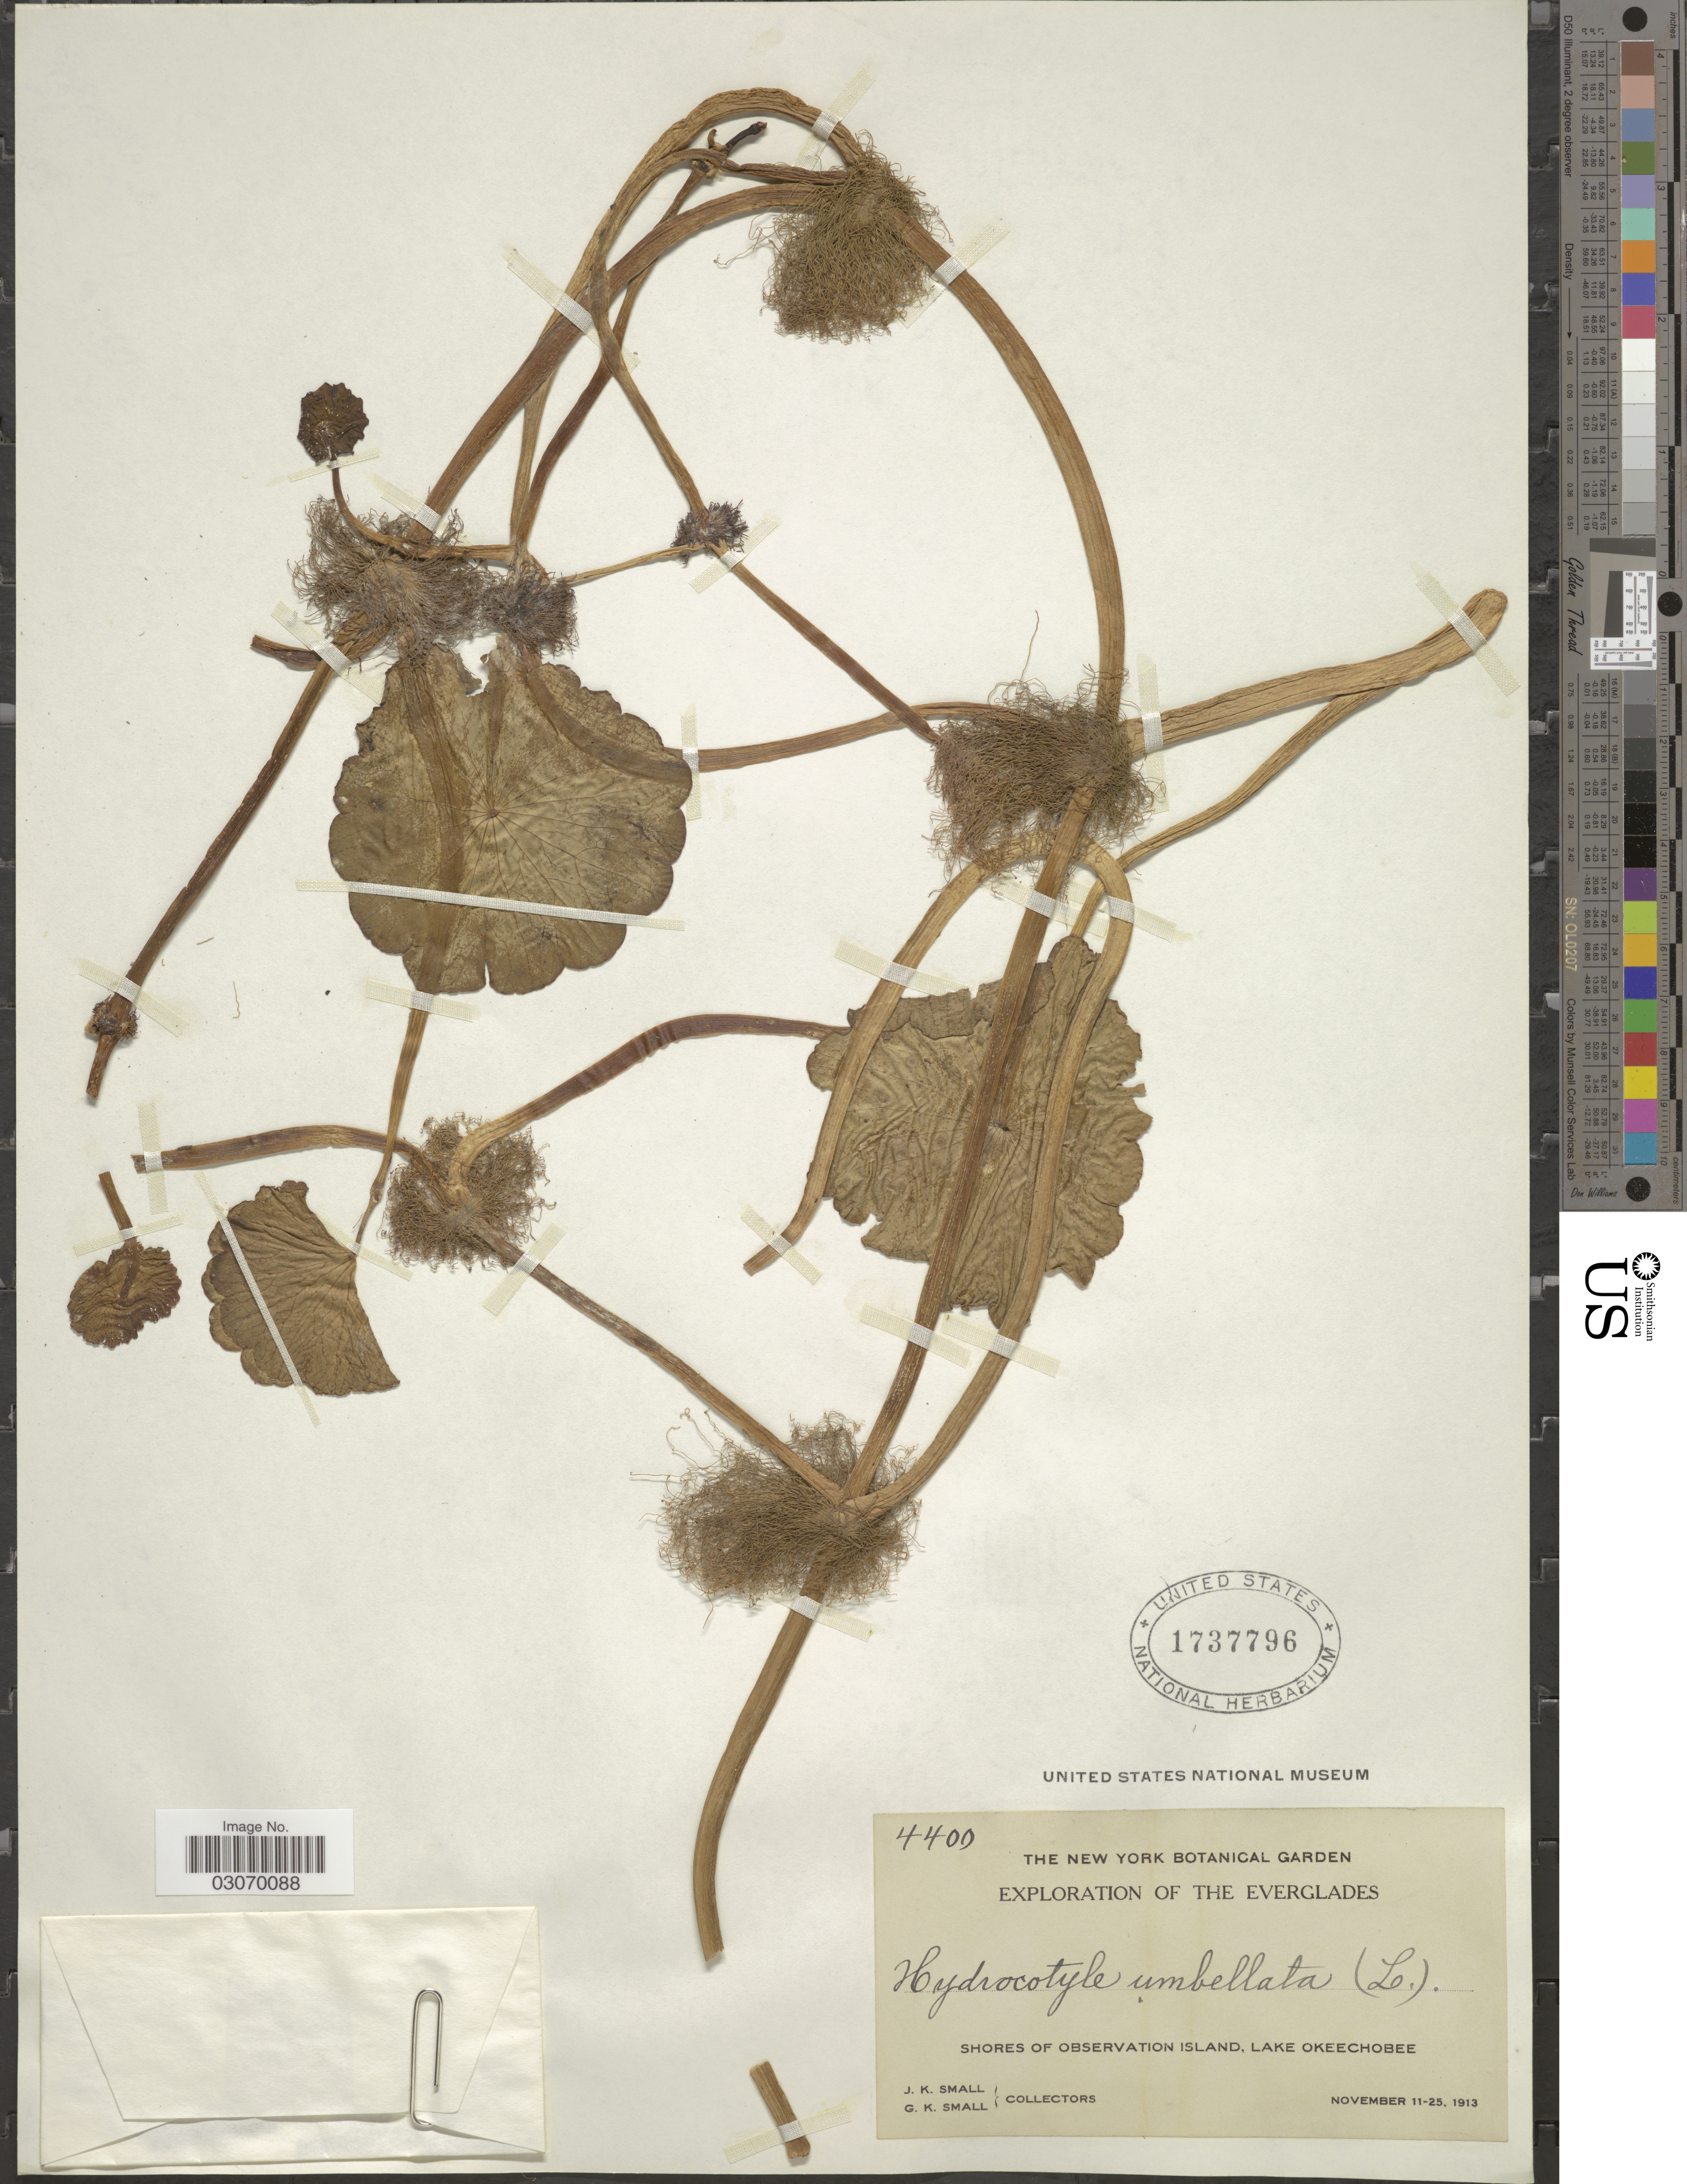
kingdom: Plantae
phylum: Tracheophyta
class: Magnoliopsida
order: Apiales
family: Araliaceae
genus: Hydrocotyle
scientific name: Hydrocotyle umbellata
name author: L.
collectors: J. K. Small & G. K. Small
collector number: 4400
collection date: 1913-11-11/1913-11-25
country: United States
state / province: Florida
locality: The Everglades. Shores of Observation Island, Lake Okeechobee.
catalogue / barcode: US 1737796